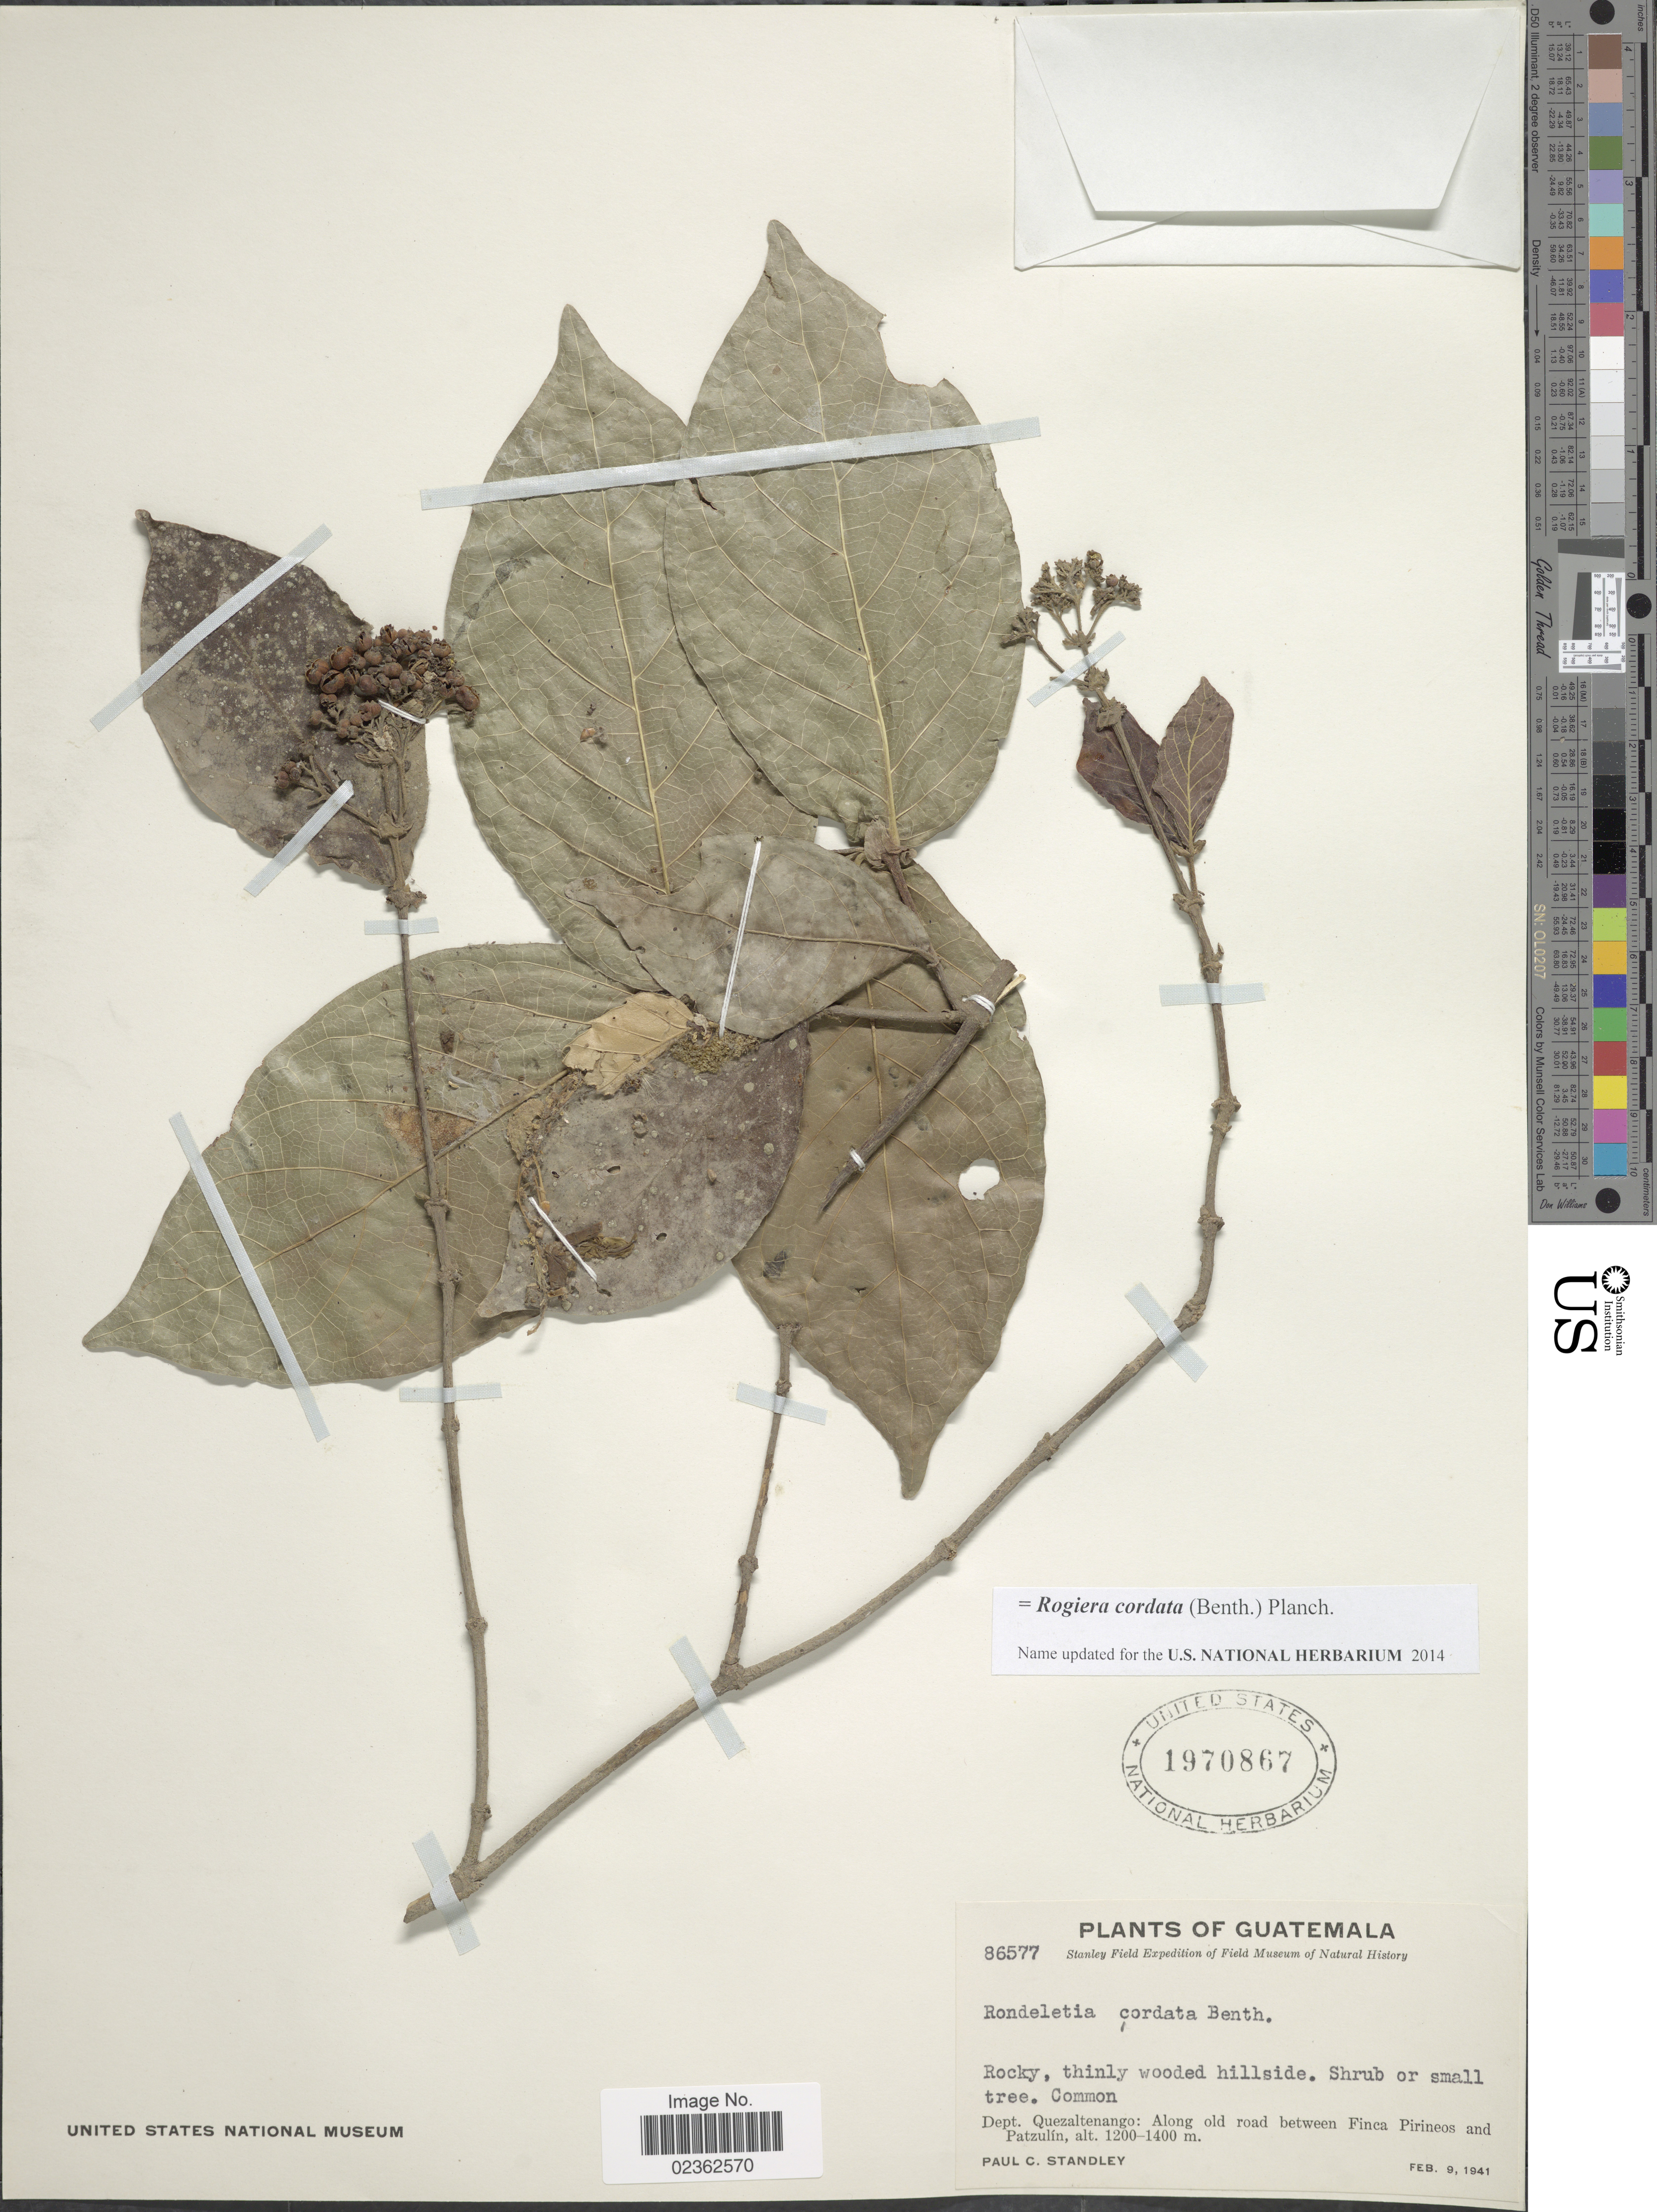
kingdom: Plantae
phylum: Tracheophyta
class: Magnoliopsida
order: Gentianales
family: Rubiaceae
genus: Rogiera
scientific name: Rogiera cordata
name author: (Benth.) Planch.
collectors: P. C. Standley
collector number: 86577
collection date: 1941-02-09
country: Guatemala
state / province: Quetzaltenango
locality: Rocky, thinly wooded hillside, along old road between Finca Pirineos and Patzulin.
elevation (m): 1200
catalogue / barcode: US 1970867